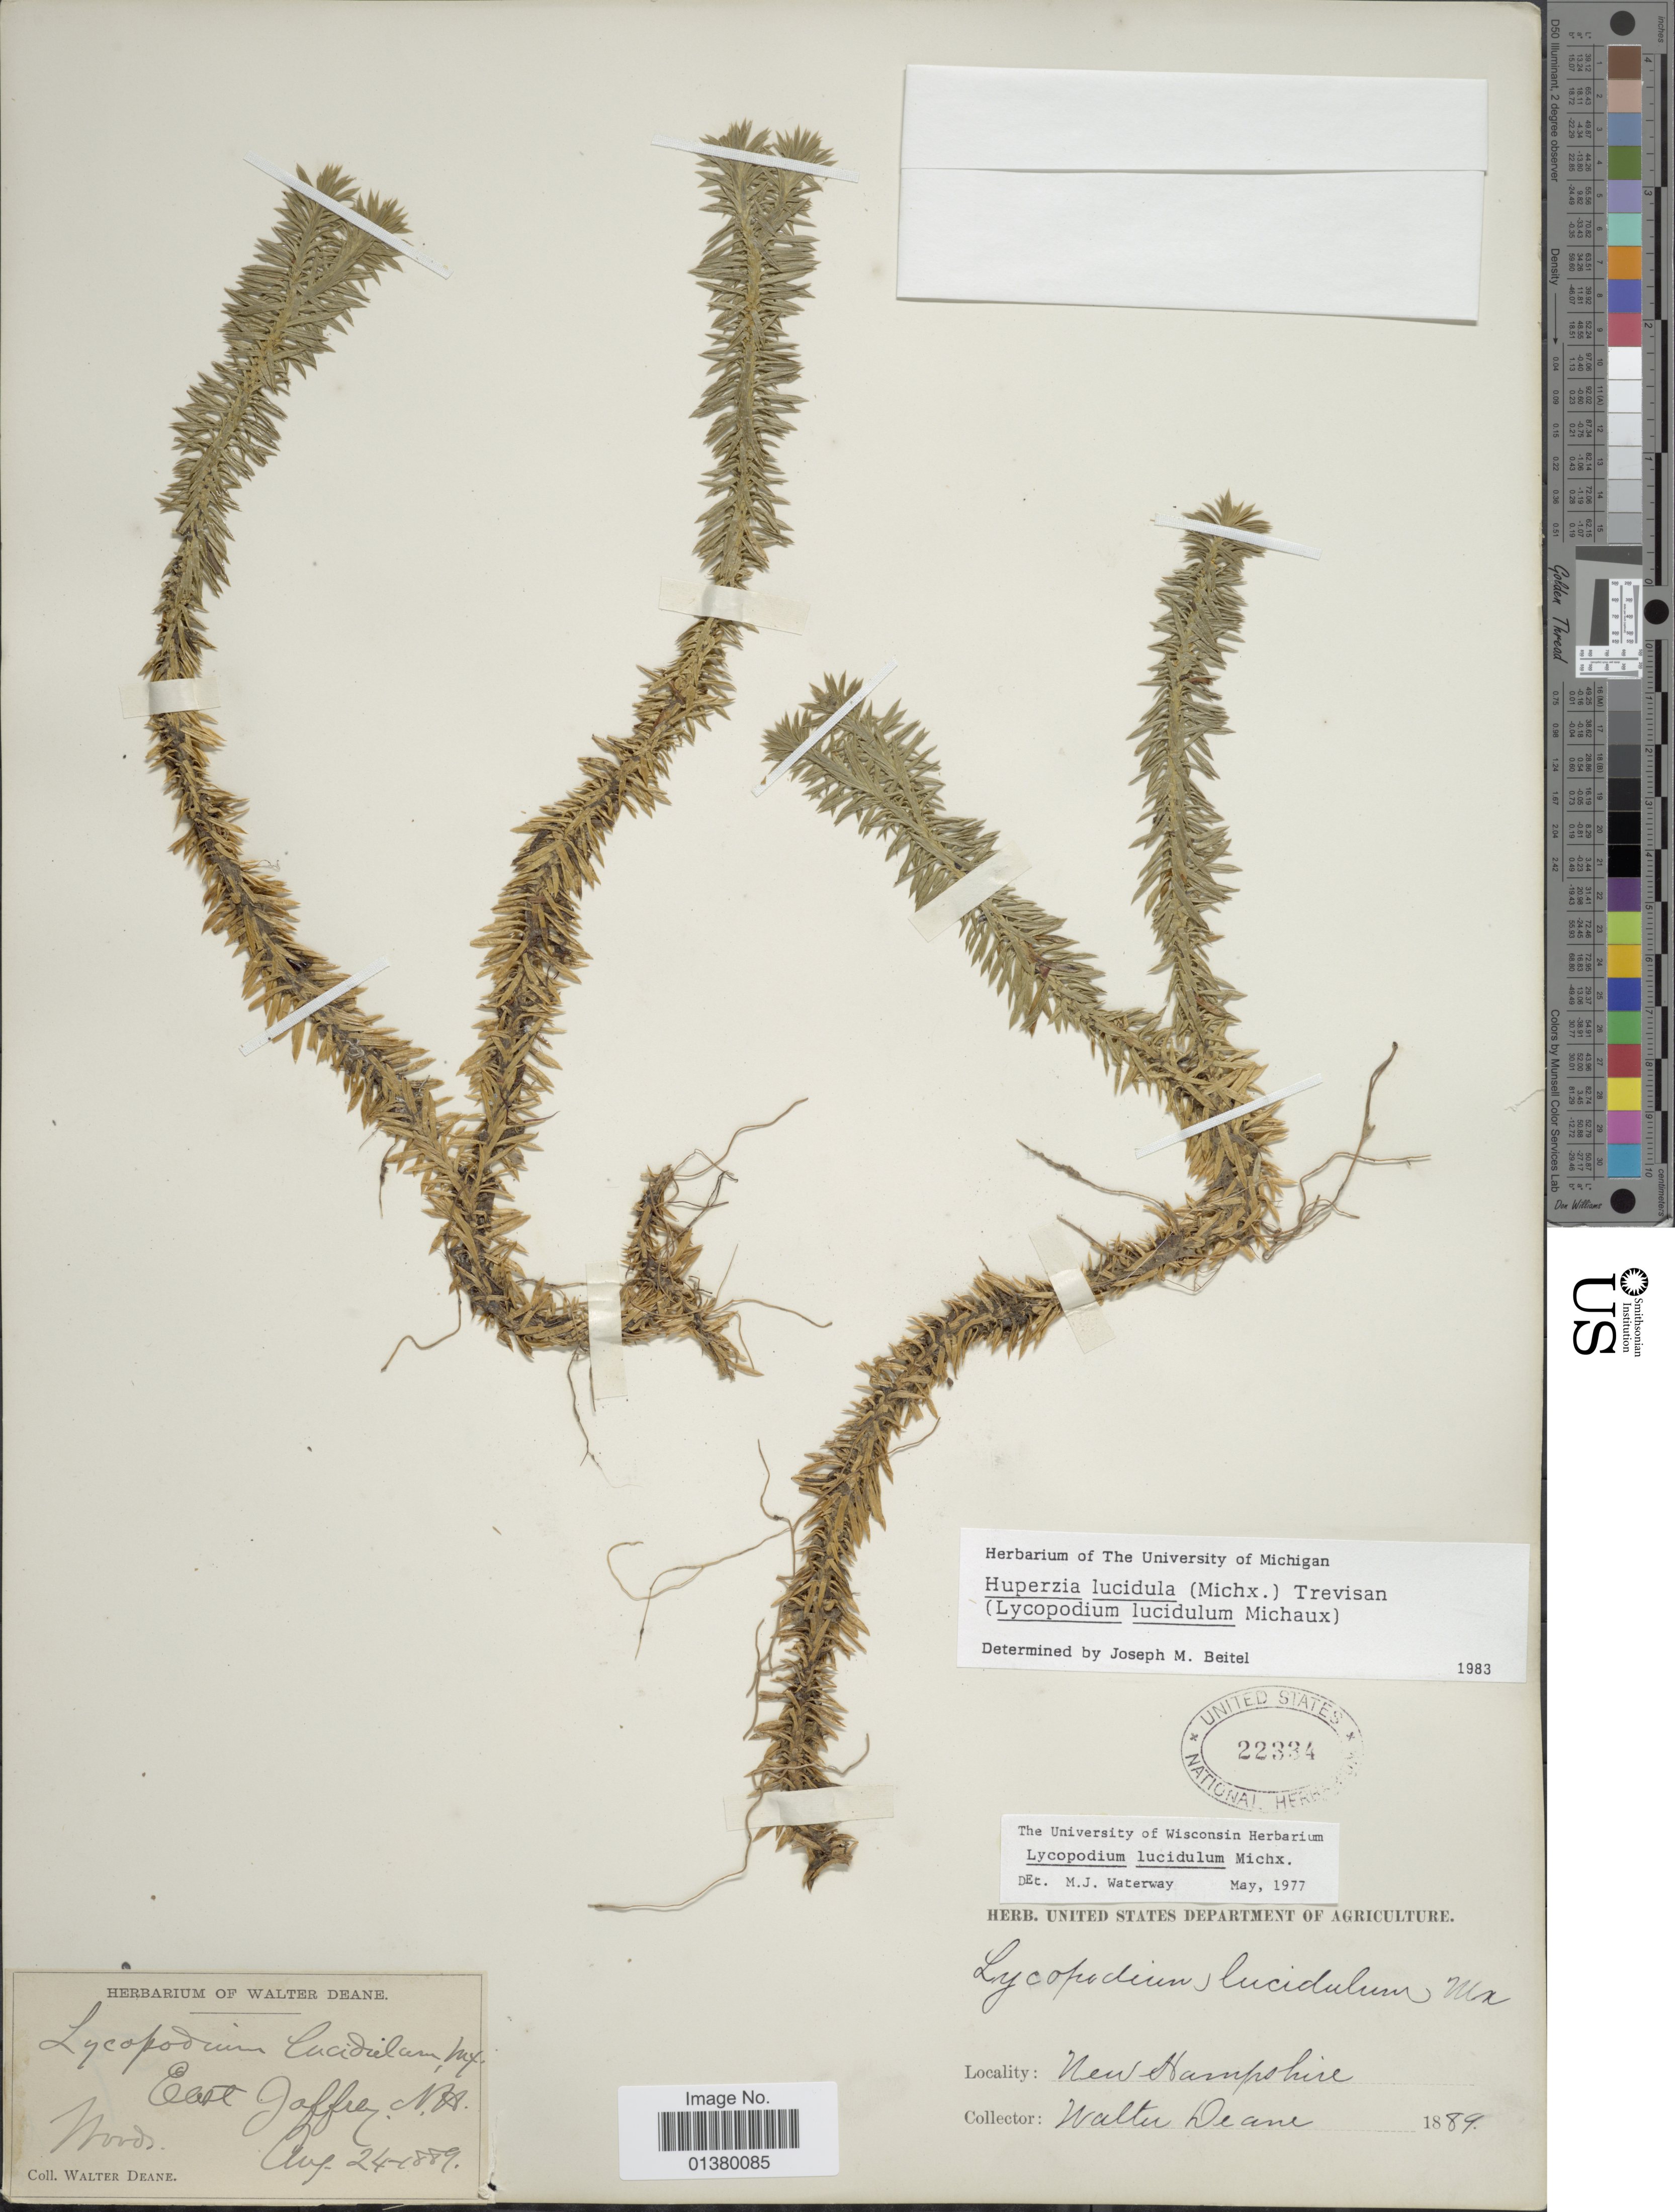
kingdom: Plantae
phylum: Tracheophyta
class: Lycopodiopsida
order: Lycopodiales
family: Lycopodiaceae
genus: Huperzia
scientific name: Huperzia lucidula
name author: (Michx.) Trevis.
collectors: W. Deane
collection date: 1889-08-24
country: United States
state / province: New Hampshire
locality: East Jaffrey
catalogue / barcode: US 22334